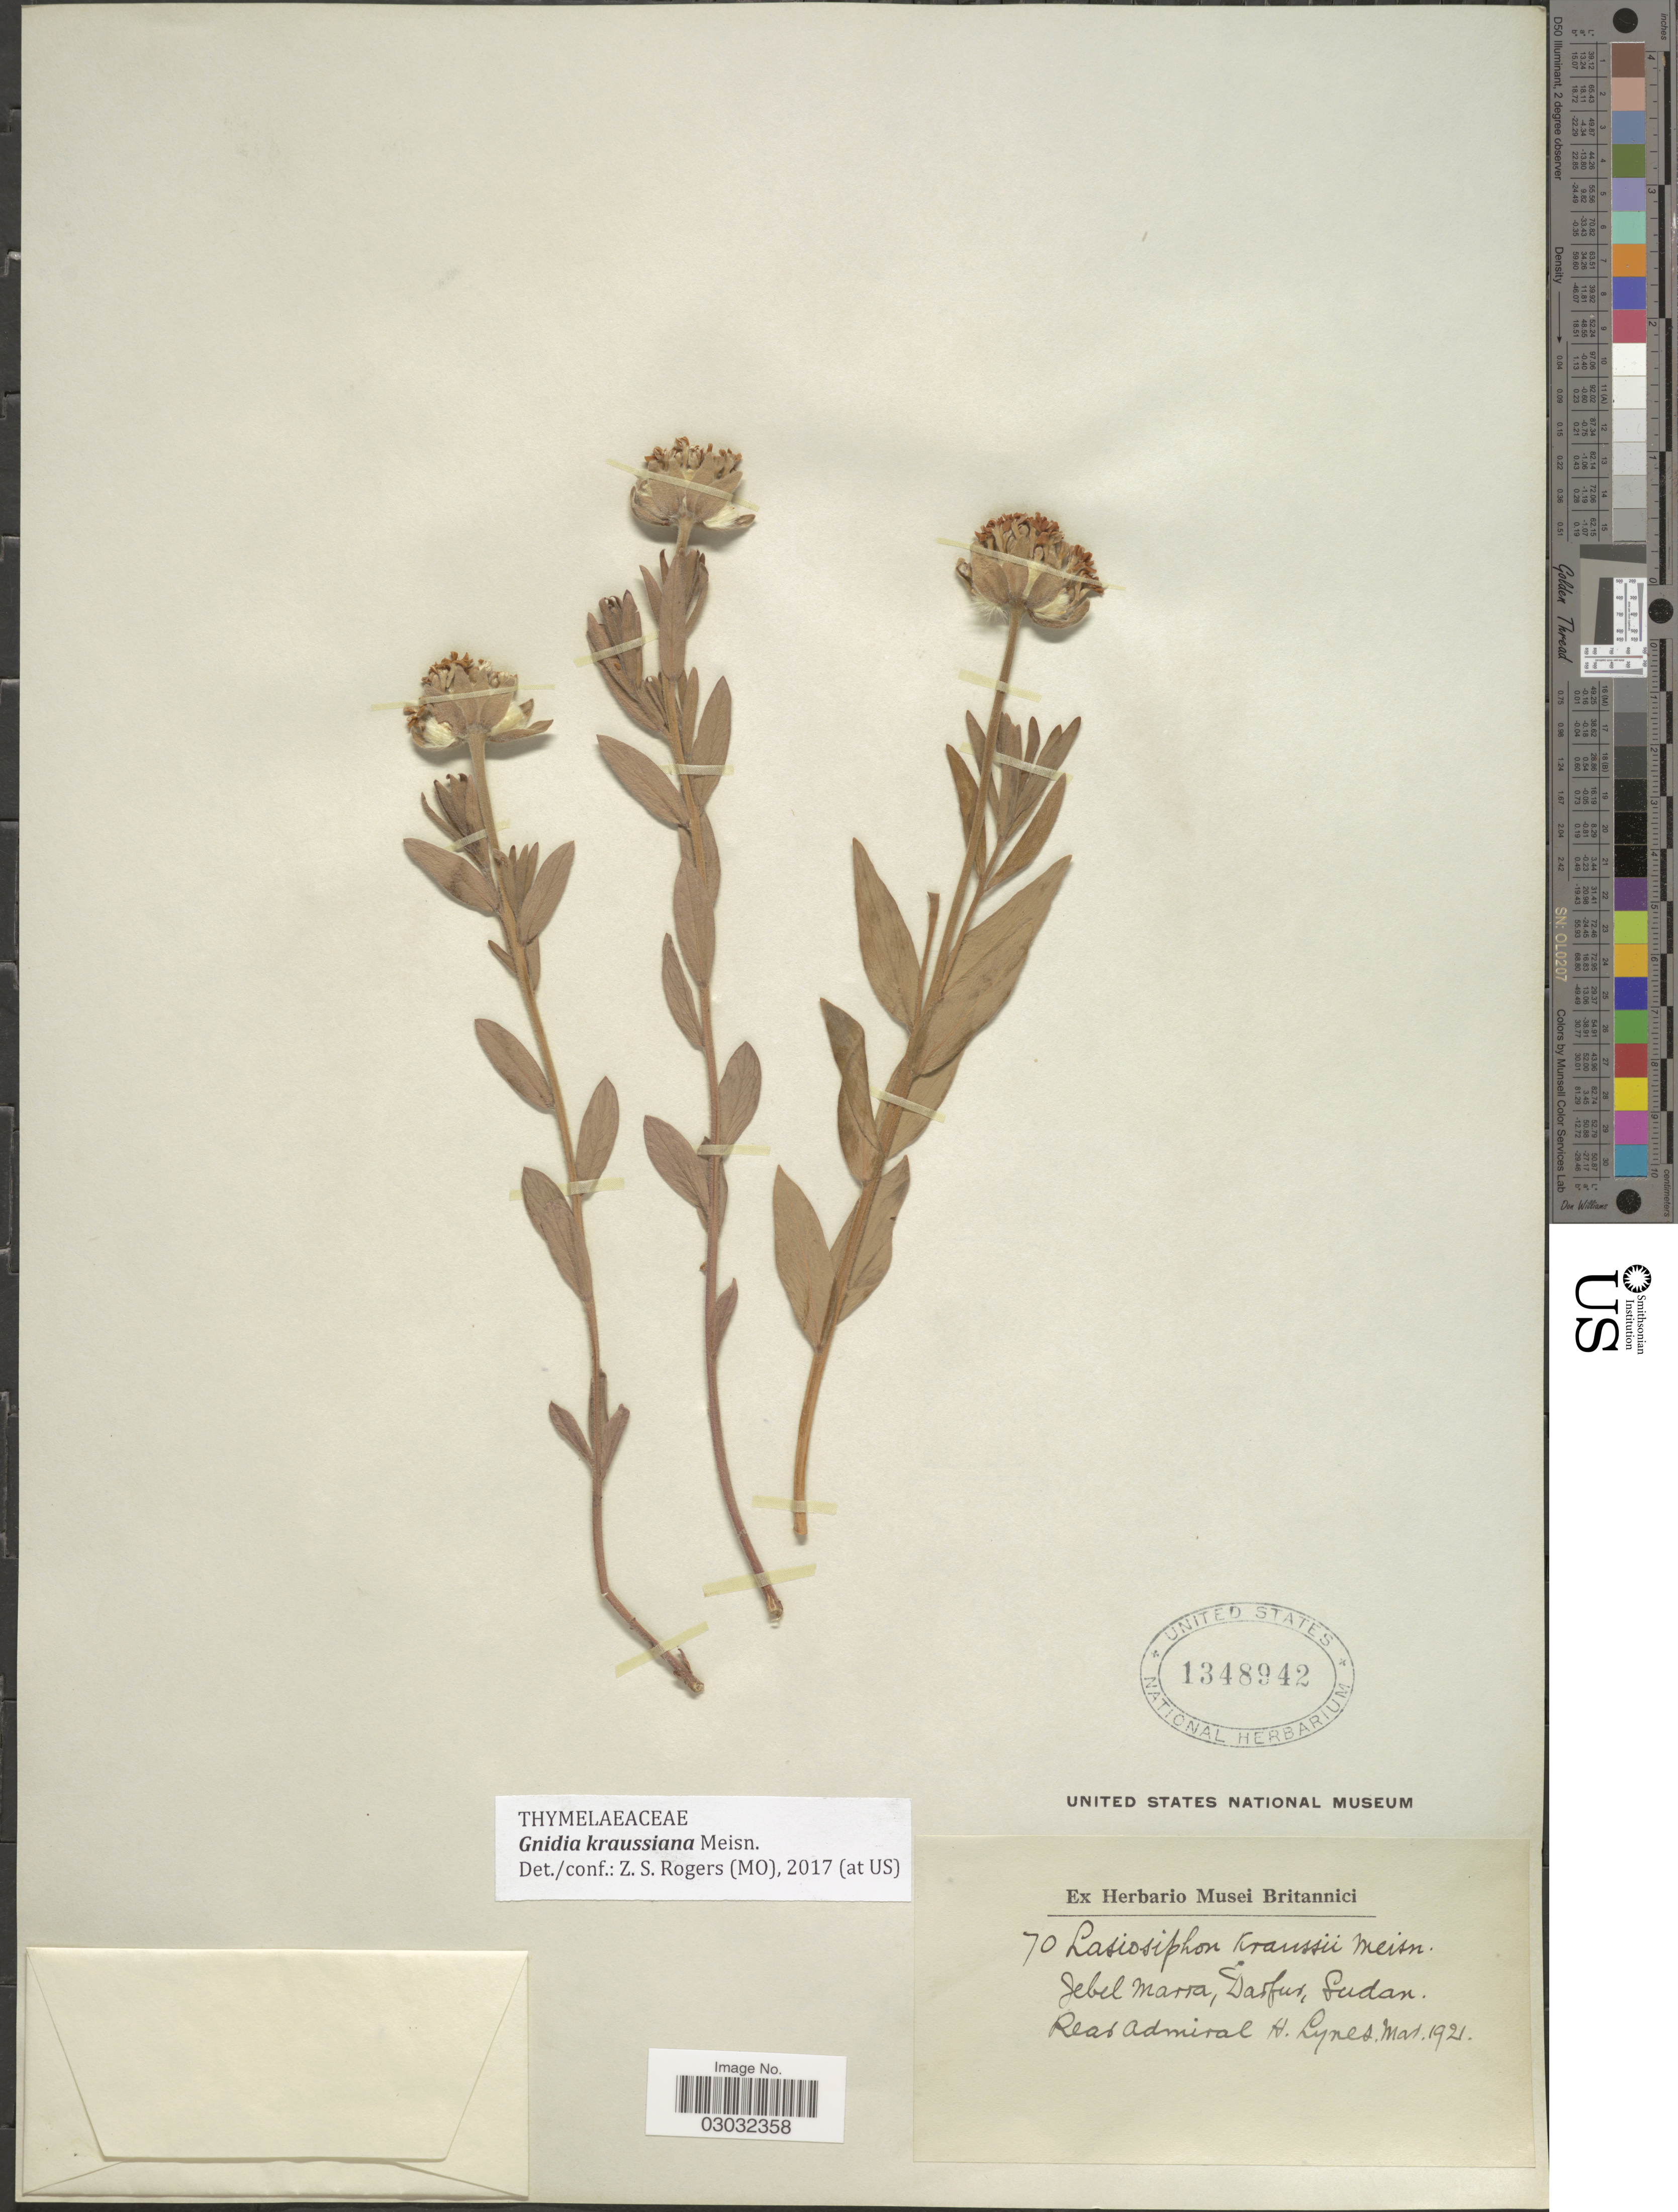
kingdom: Plantae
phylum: Tracheophyta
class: Magnoliopsida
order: Malvales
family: Thymelaeaceae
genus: Lasiosiphon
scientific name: Lasiosiphon kraussianus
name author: (Meisn.) Meisn.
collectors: H. Lynes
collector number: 70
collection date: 1921-03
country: Sudan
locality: Jebel Marra, Darfur, Sudan.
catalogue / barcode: US 1348942